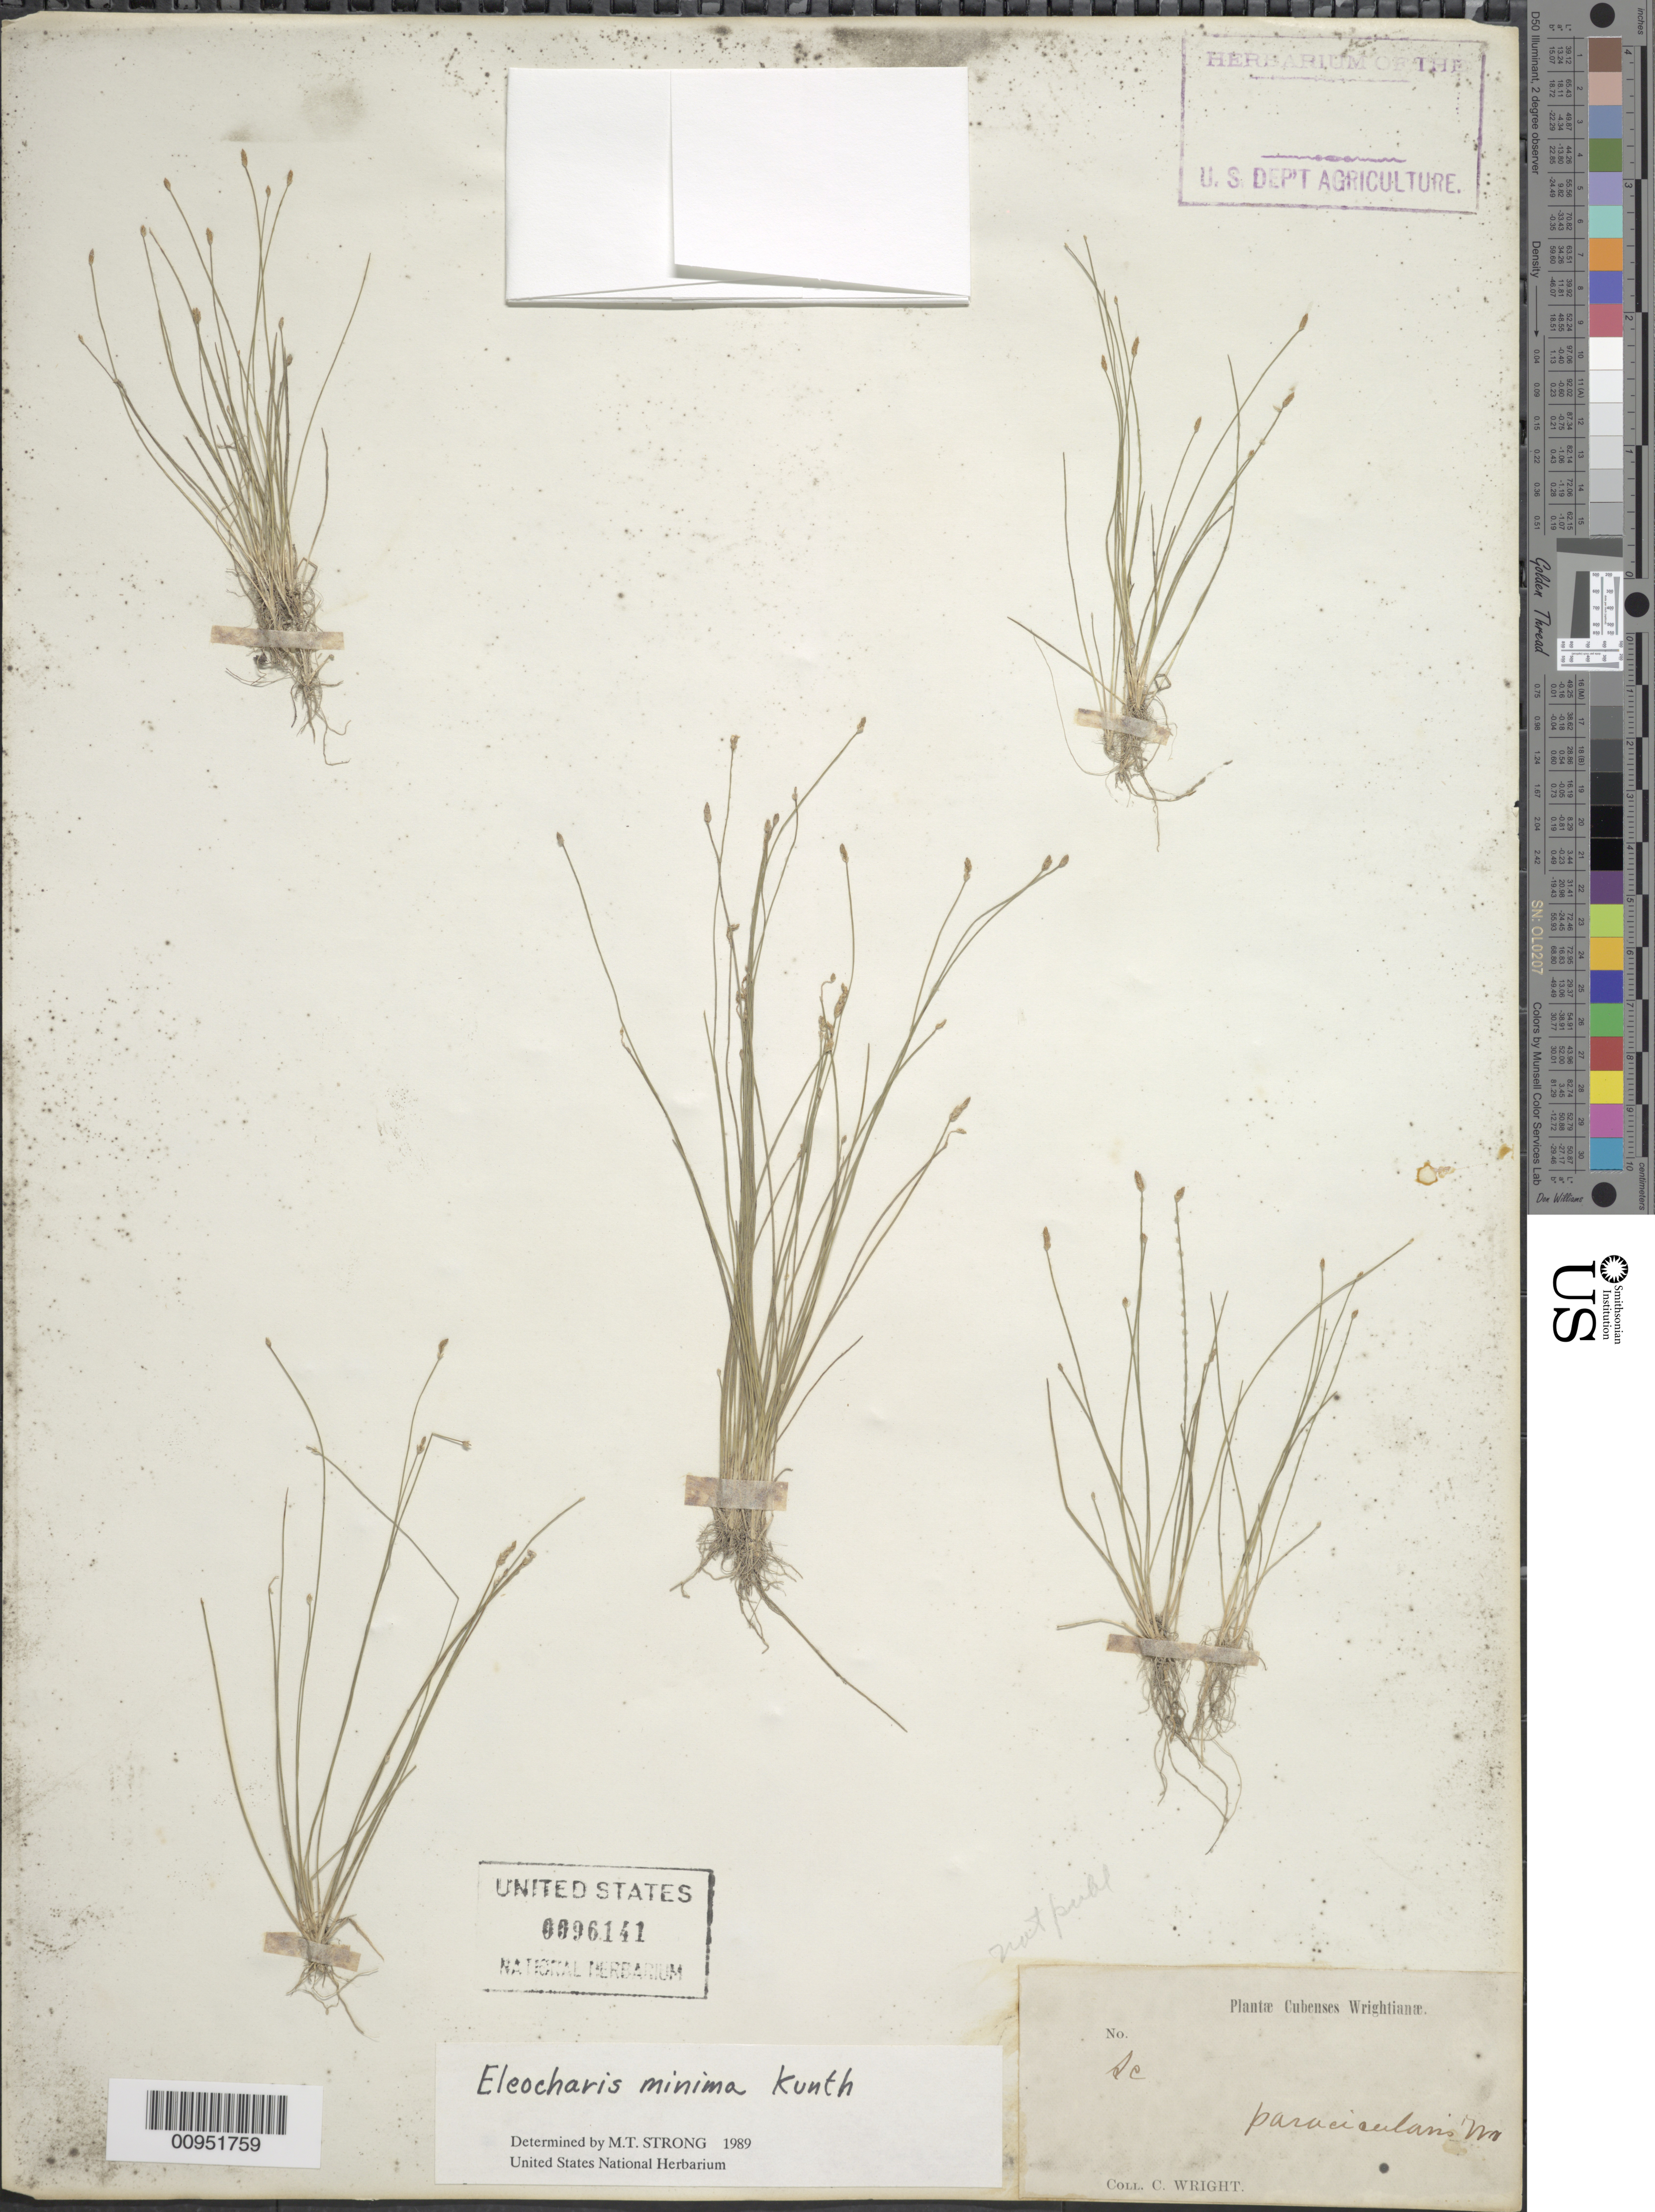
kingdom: Plantae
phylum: Tracheophyta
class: Liliopsida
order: Poales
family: Cyperaceae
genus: Eleocharis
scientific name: Eleocharis minima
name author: Kunth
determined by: Strong, M. T., (US), Smithsonian Institution - National Museum of Natural History (UNITED STATES)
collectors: C. Wright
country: Cuba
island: Cuba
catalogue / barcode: US 96141